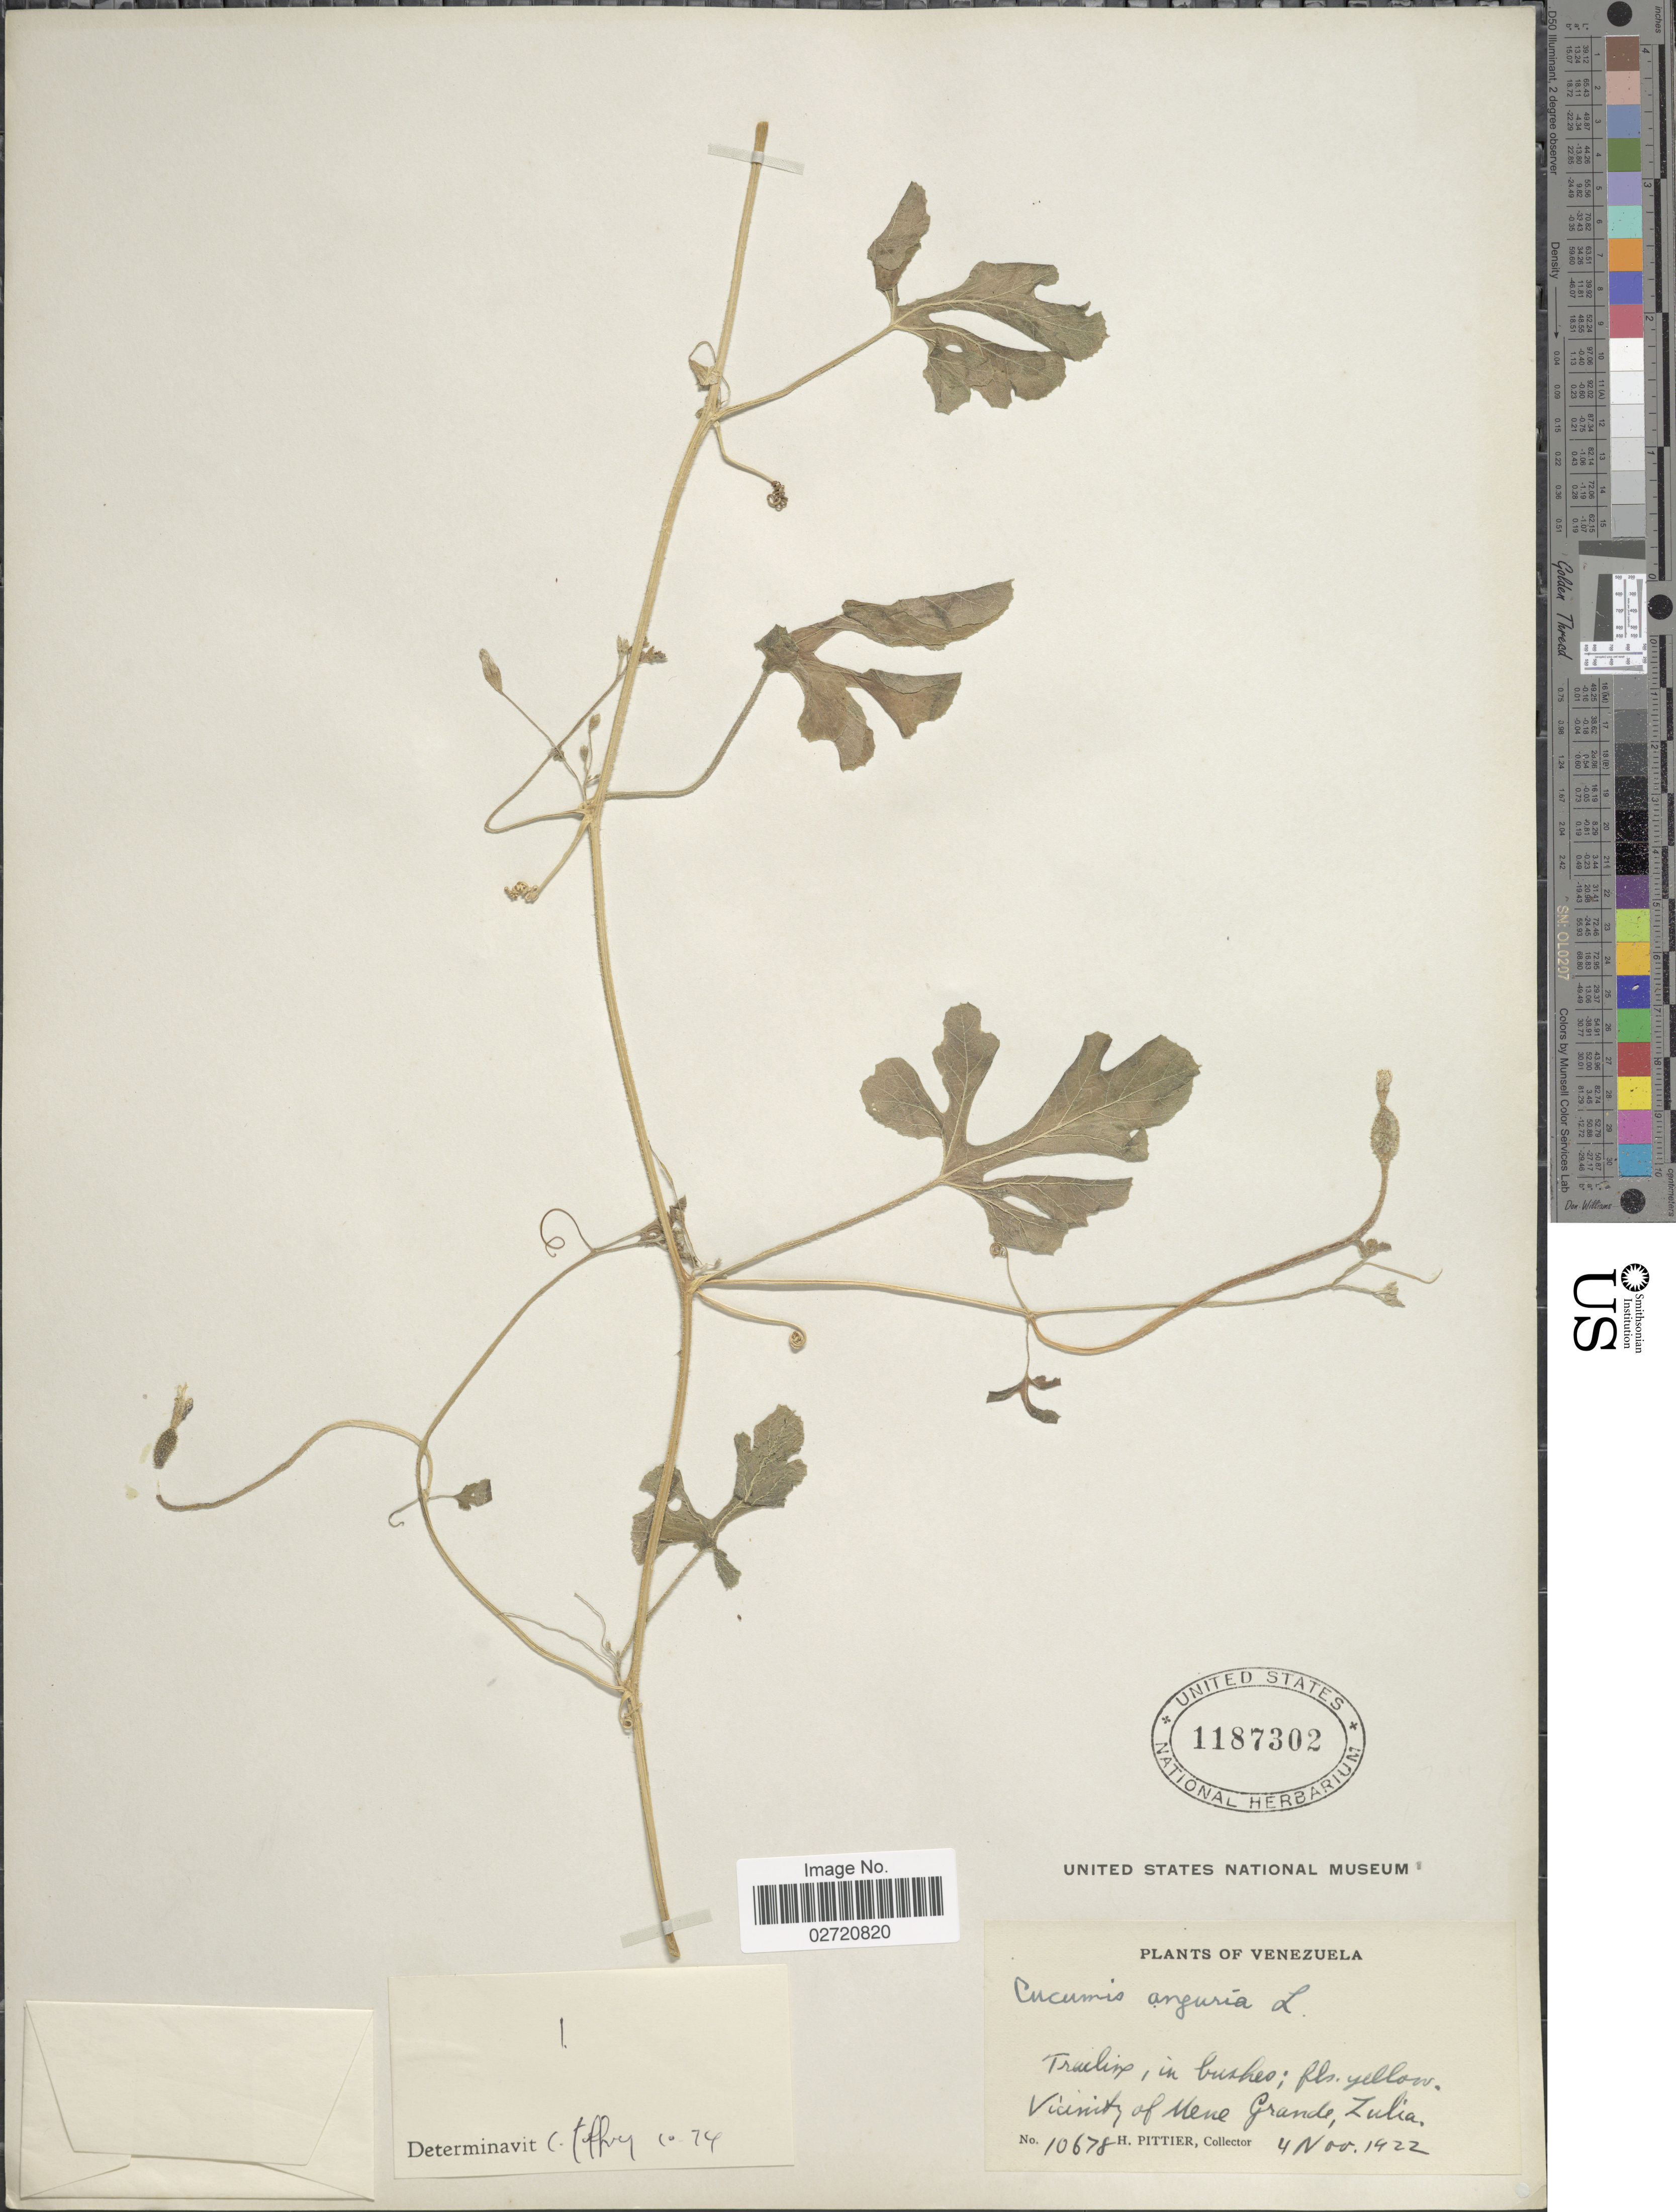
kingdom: Plantae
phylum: Tracheophyta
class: Magnoliopsida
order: Cucurbitales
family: Cucurbitaceae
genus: Cucumis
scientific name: Cucumis anguria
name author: L.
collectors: H. F. Pittier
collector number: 10678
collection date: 1922-11-04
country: Venezuela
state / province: Zulia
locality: Vicinity of Mene Grande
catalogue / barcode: US 1187302